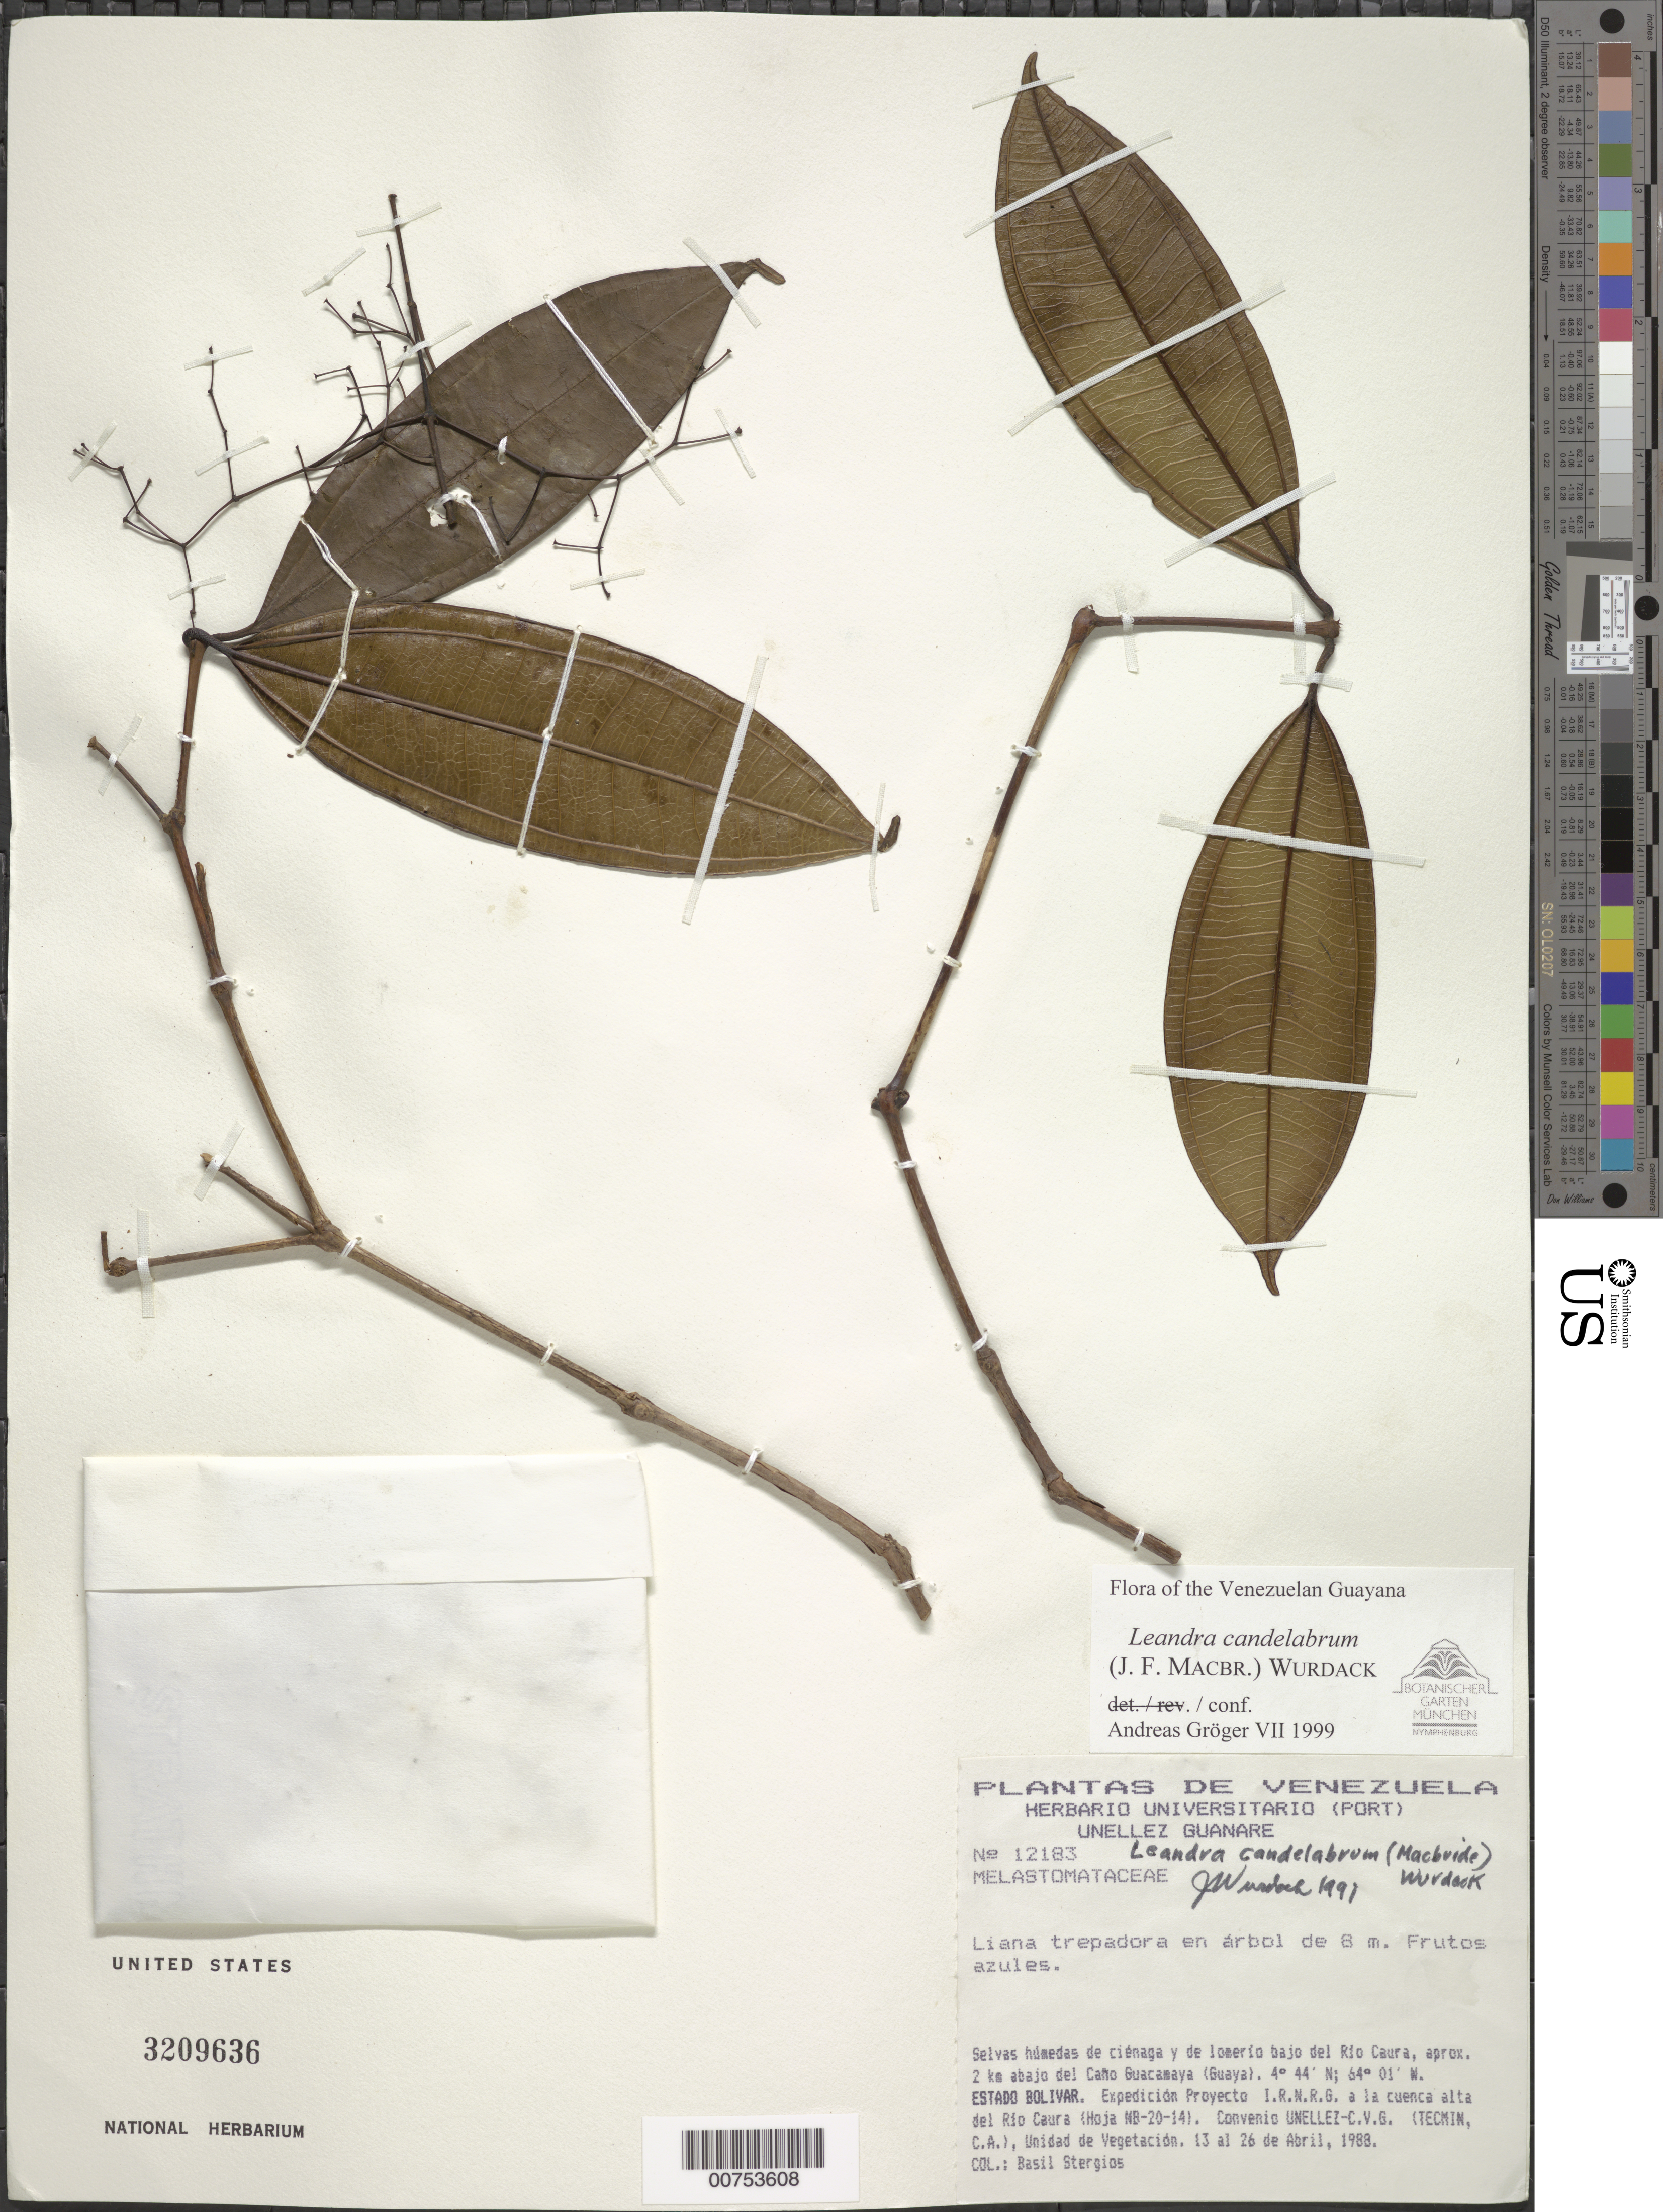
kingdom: Plantae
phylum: Tracheophyta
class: Magnoliopsida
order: Myrtales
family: Melastomataceae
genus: Leandra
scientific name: Leandra candelabrum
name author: (J.F. Macbr.) Wurdack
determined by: Gröger, A.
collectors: B. G. Stergios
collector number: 12183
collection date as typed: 13-Apr-88 to 26-Apr-88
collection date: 1988-04-13/1988-04-26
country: Venezuela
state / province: Bolívar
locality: Río Caura, 2 km del Caño Guacamaya (Guaya)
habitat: Selvas húmedas de cienaga y de lomerio bajo del río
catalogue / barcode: US 3209636